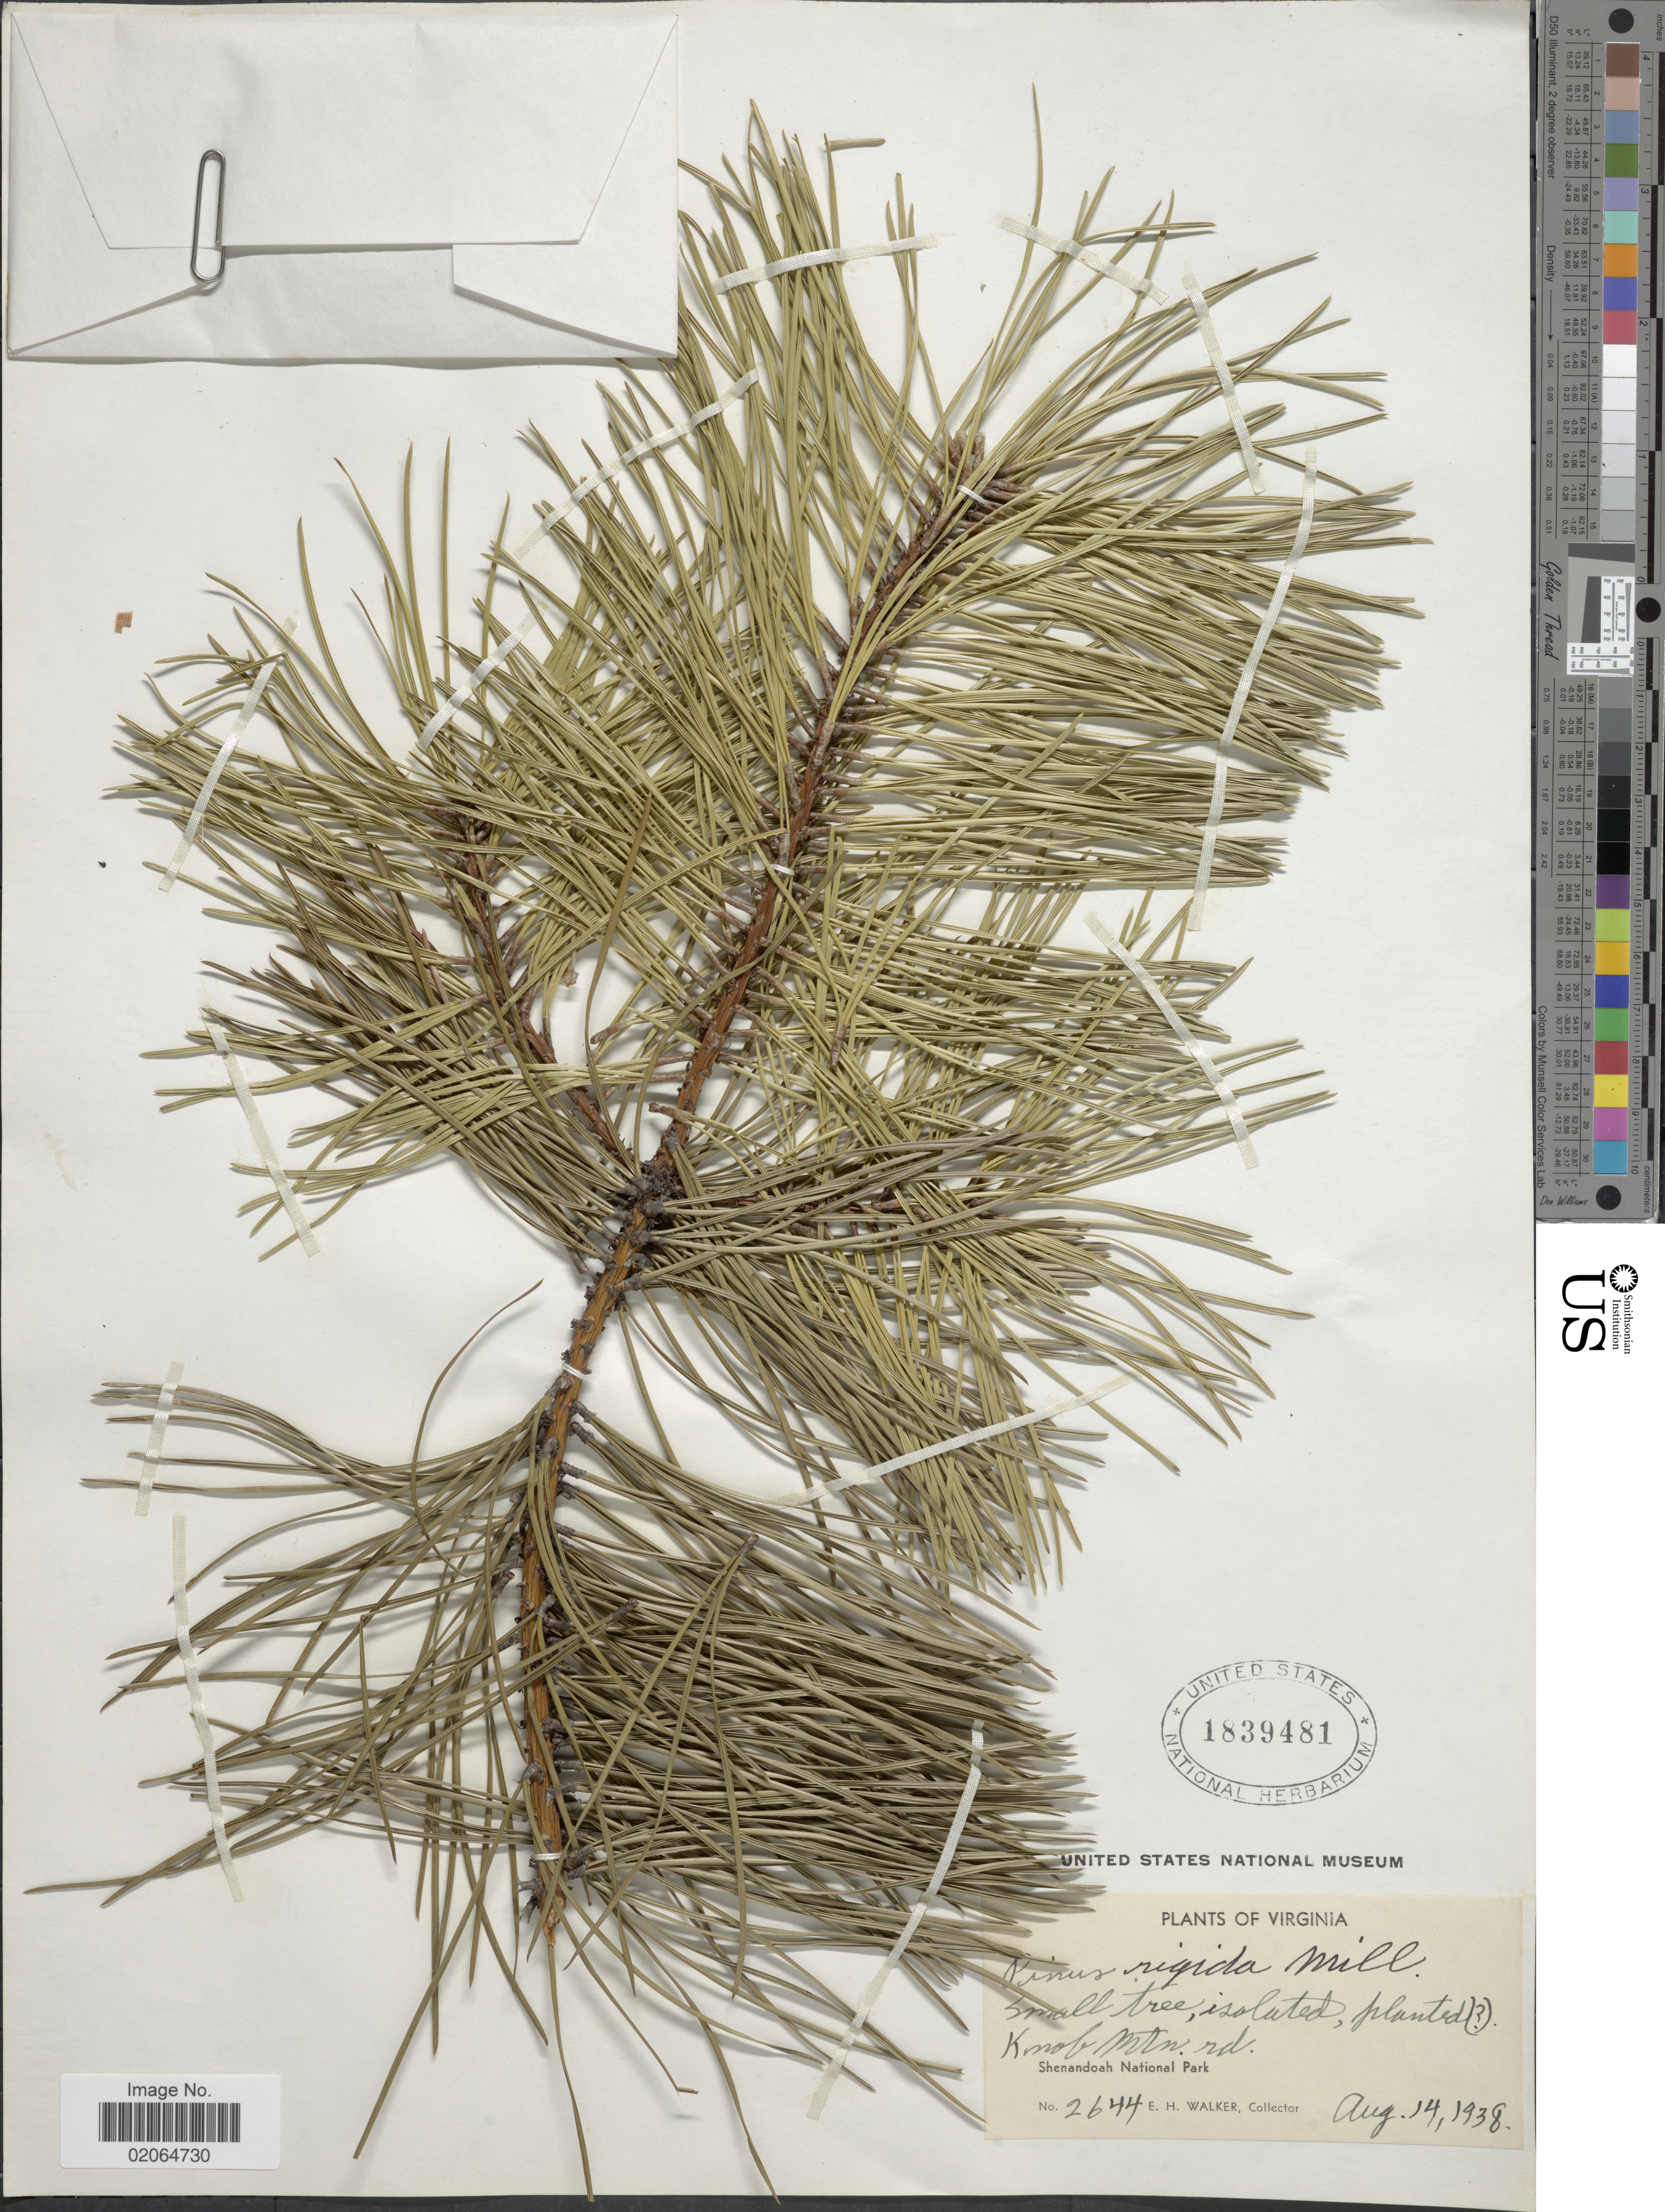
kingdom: Plantae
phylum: Tracheophyta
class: Pinopsida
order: Pinales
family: Pinaceae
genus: Pinus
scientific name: Pinus rigida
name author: Mill.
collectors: E. H. Walker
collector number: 2644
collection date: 1938-08-14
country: United States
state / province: Virginia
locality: Knob Mtn. rd. Shenandoah National Park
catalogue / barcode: US 1839481